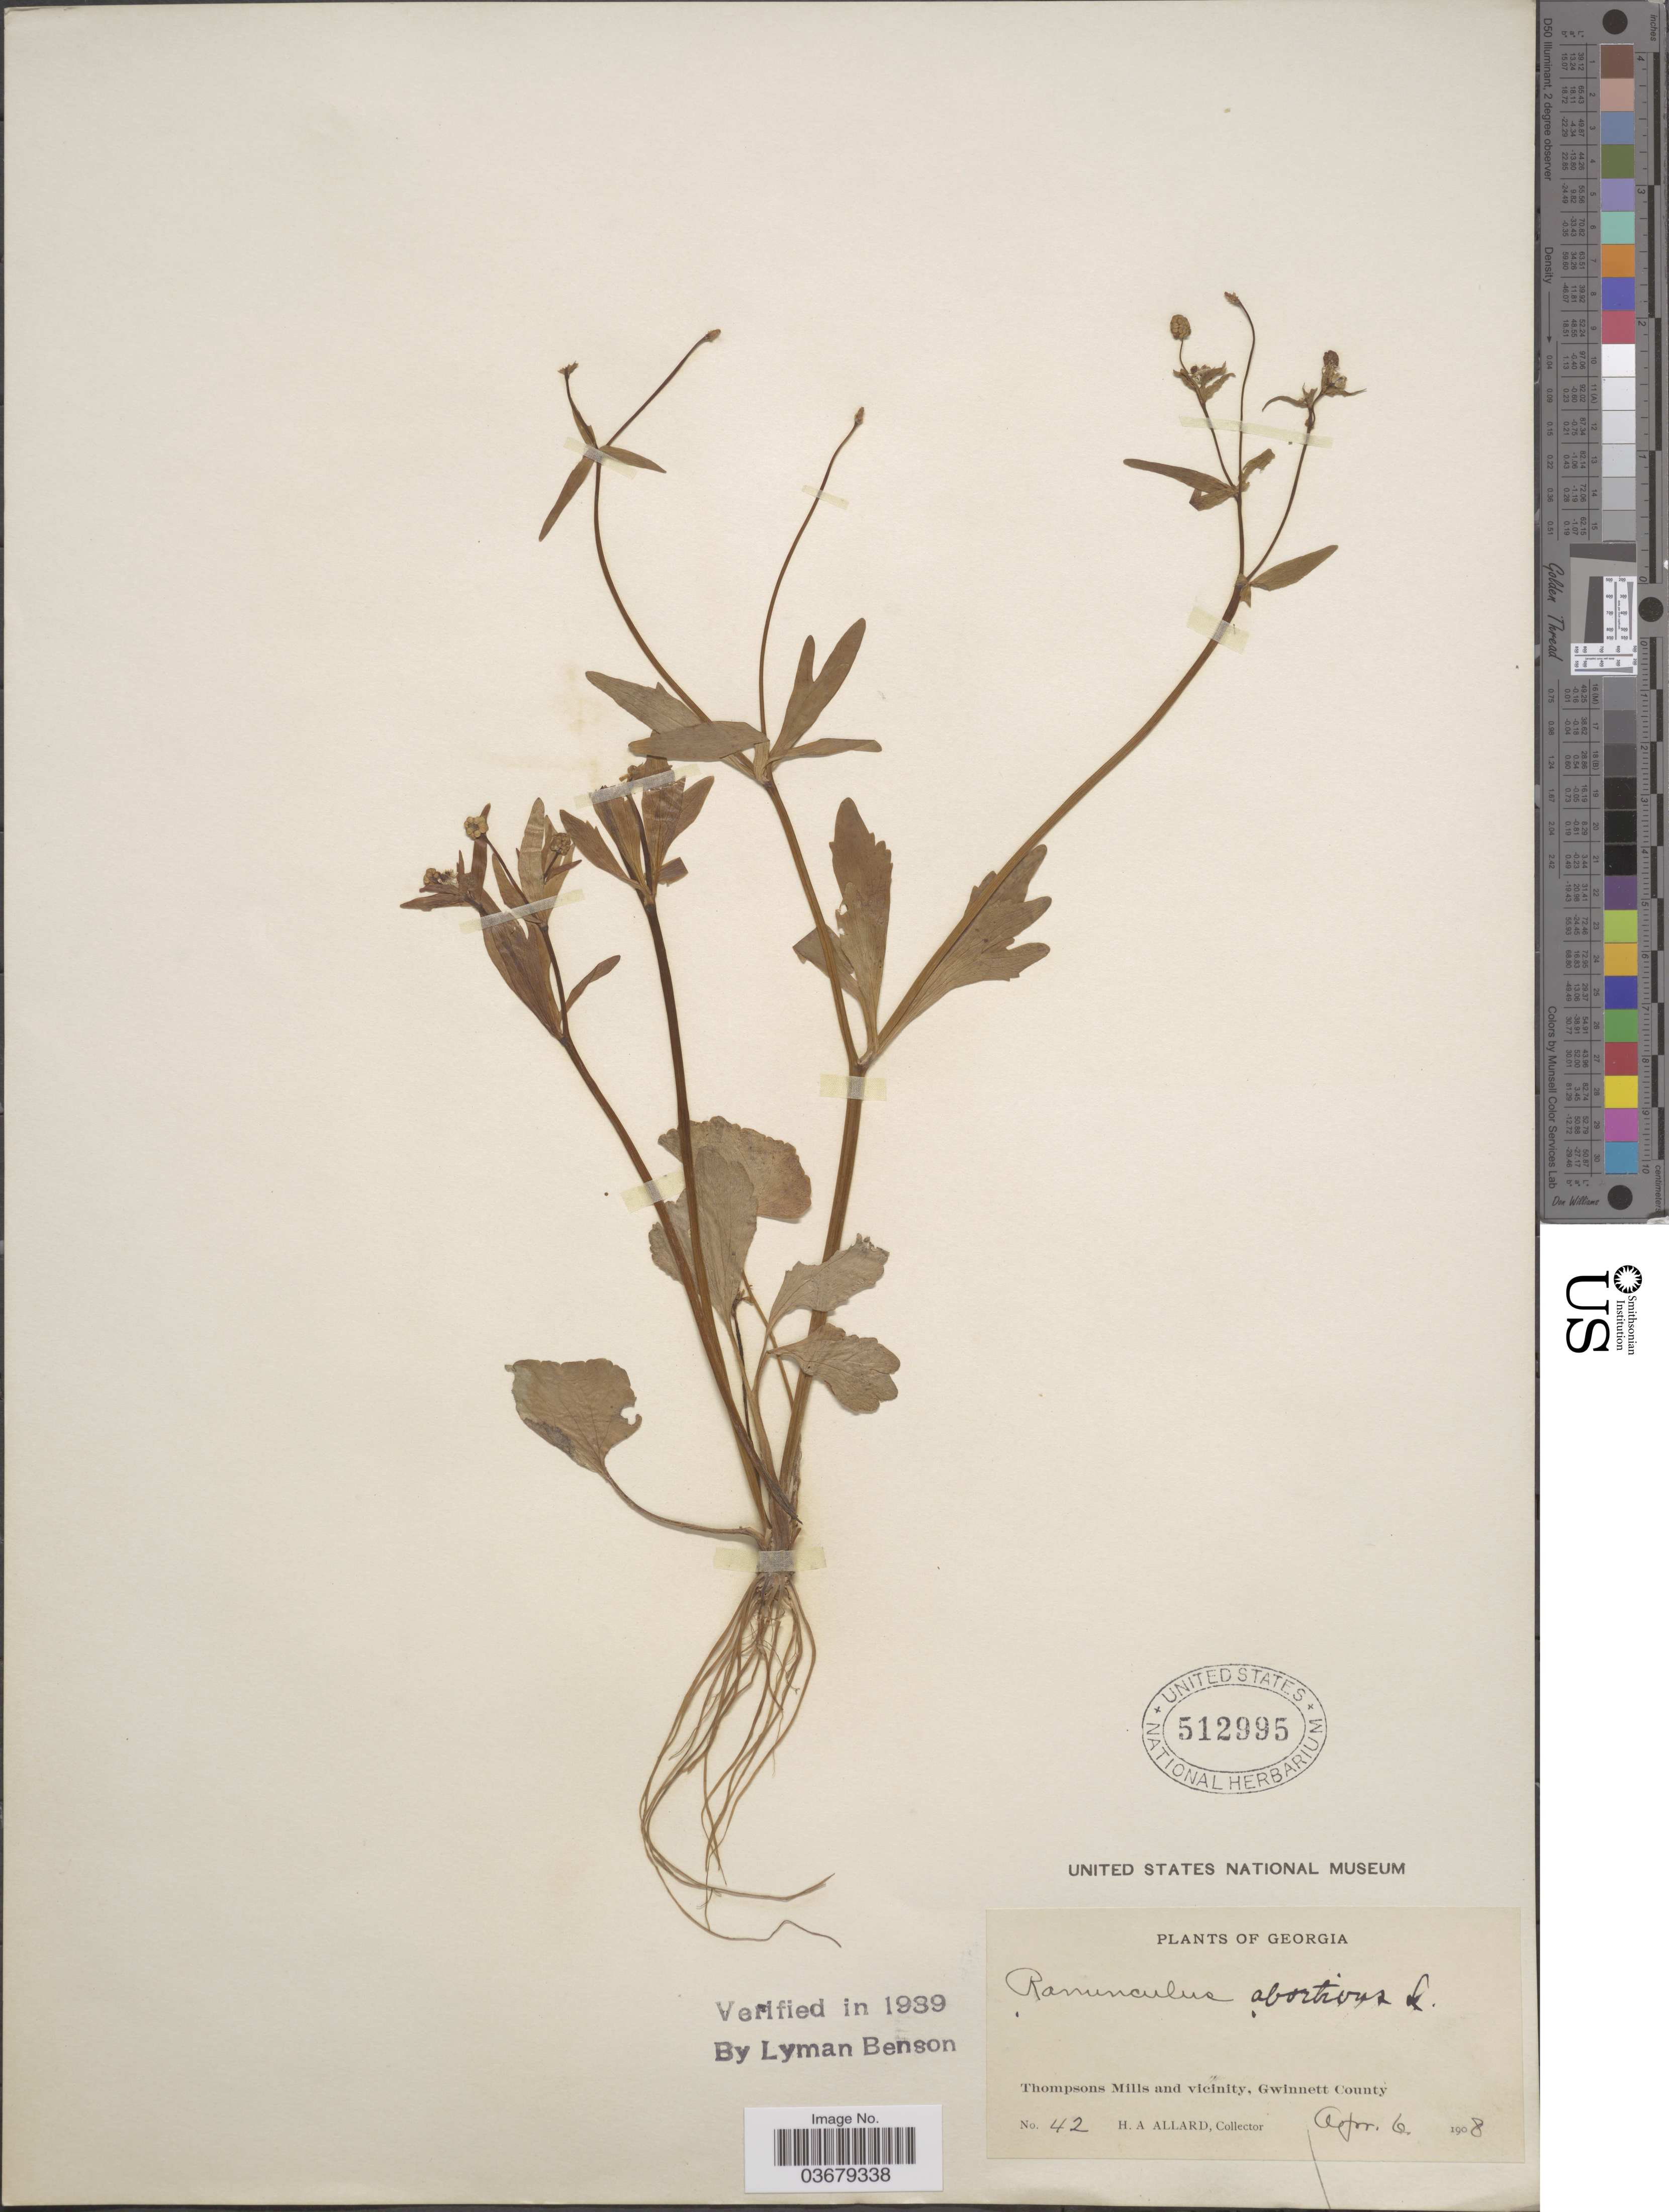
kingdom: Plantae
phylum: Tracheophyta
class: Magnoliopsida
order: Ranunculales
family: Ranunculaceae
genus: Ranunculus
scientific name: Ranunculus abortivus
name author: L.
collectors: H. A. Allard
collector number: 42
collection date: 1908-04-06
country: United States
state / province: Georgia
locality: Thompsons Mills and vicinity, Gwinnett County.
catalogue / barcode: US 512995